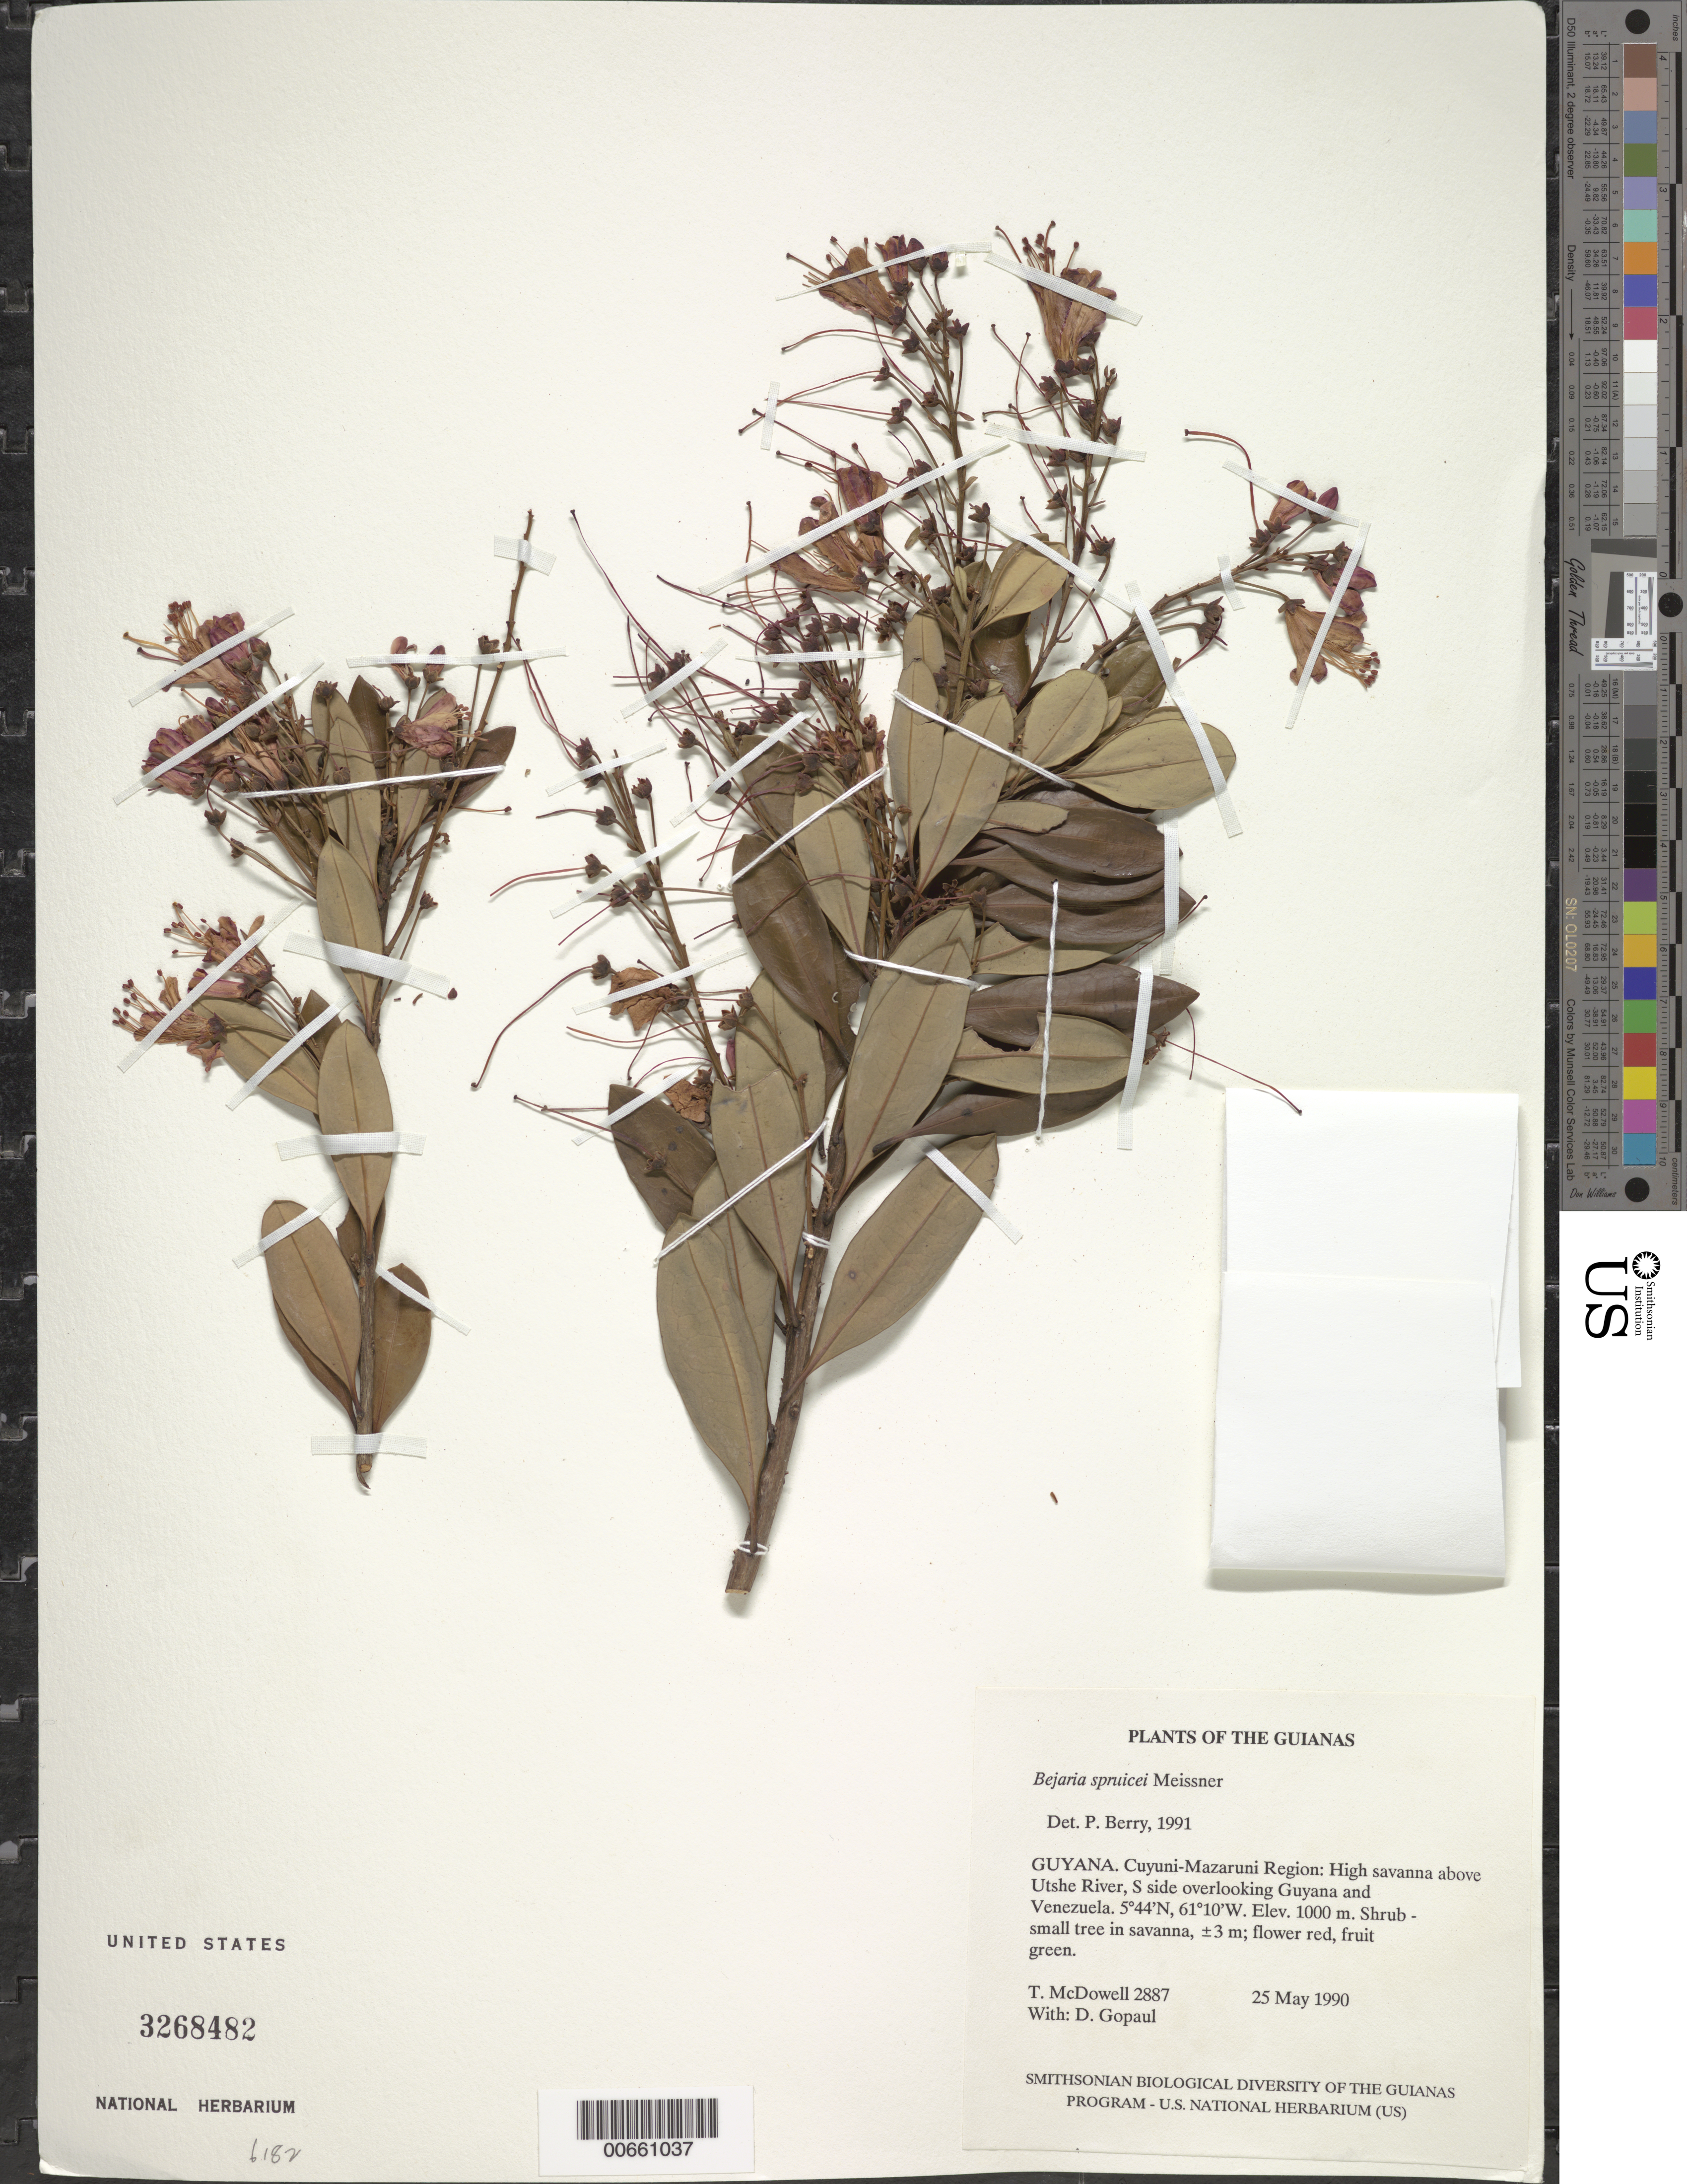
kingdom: Plantae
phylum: Tracheophyta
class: Magnoliopsida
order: Ericales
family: Ericaceae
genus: Bejaria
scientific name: Bejaria sprucei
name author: Meisn.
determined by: Berry, P. E., (WIS), University of Wisconsin - Madison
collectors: T. McDowell & D. Gopaul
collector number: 2887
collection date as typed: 25 May 1990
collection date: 1990-05-25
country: Guyana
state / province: Cuyuni-Mazaruni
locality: Utshi River, south side overlooking Guyana & Venezuela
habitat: High savanna above river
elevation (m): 1000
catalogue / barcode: US 3268482